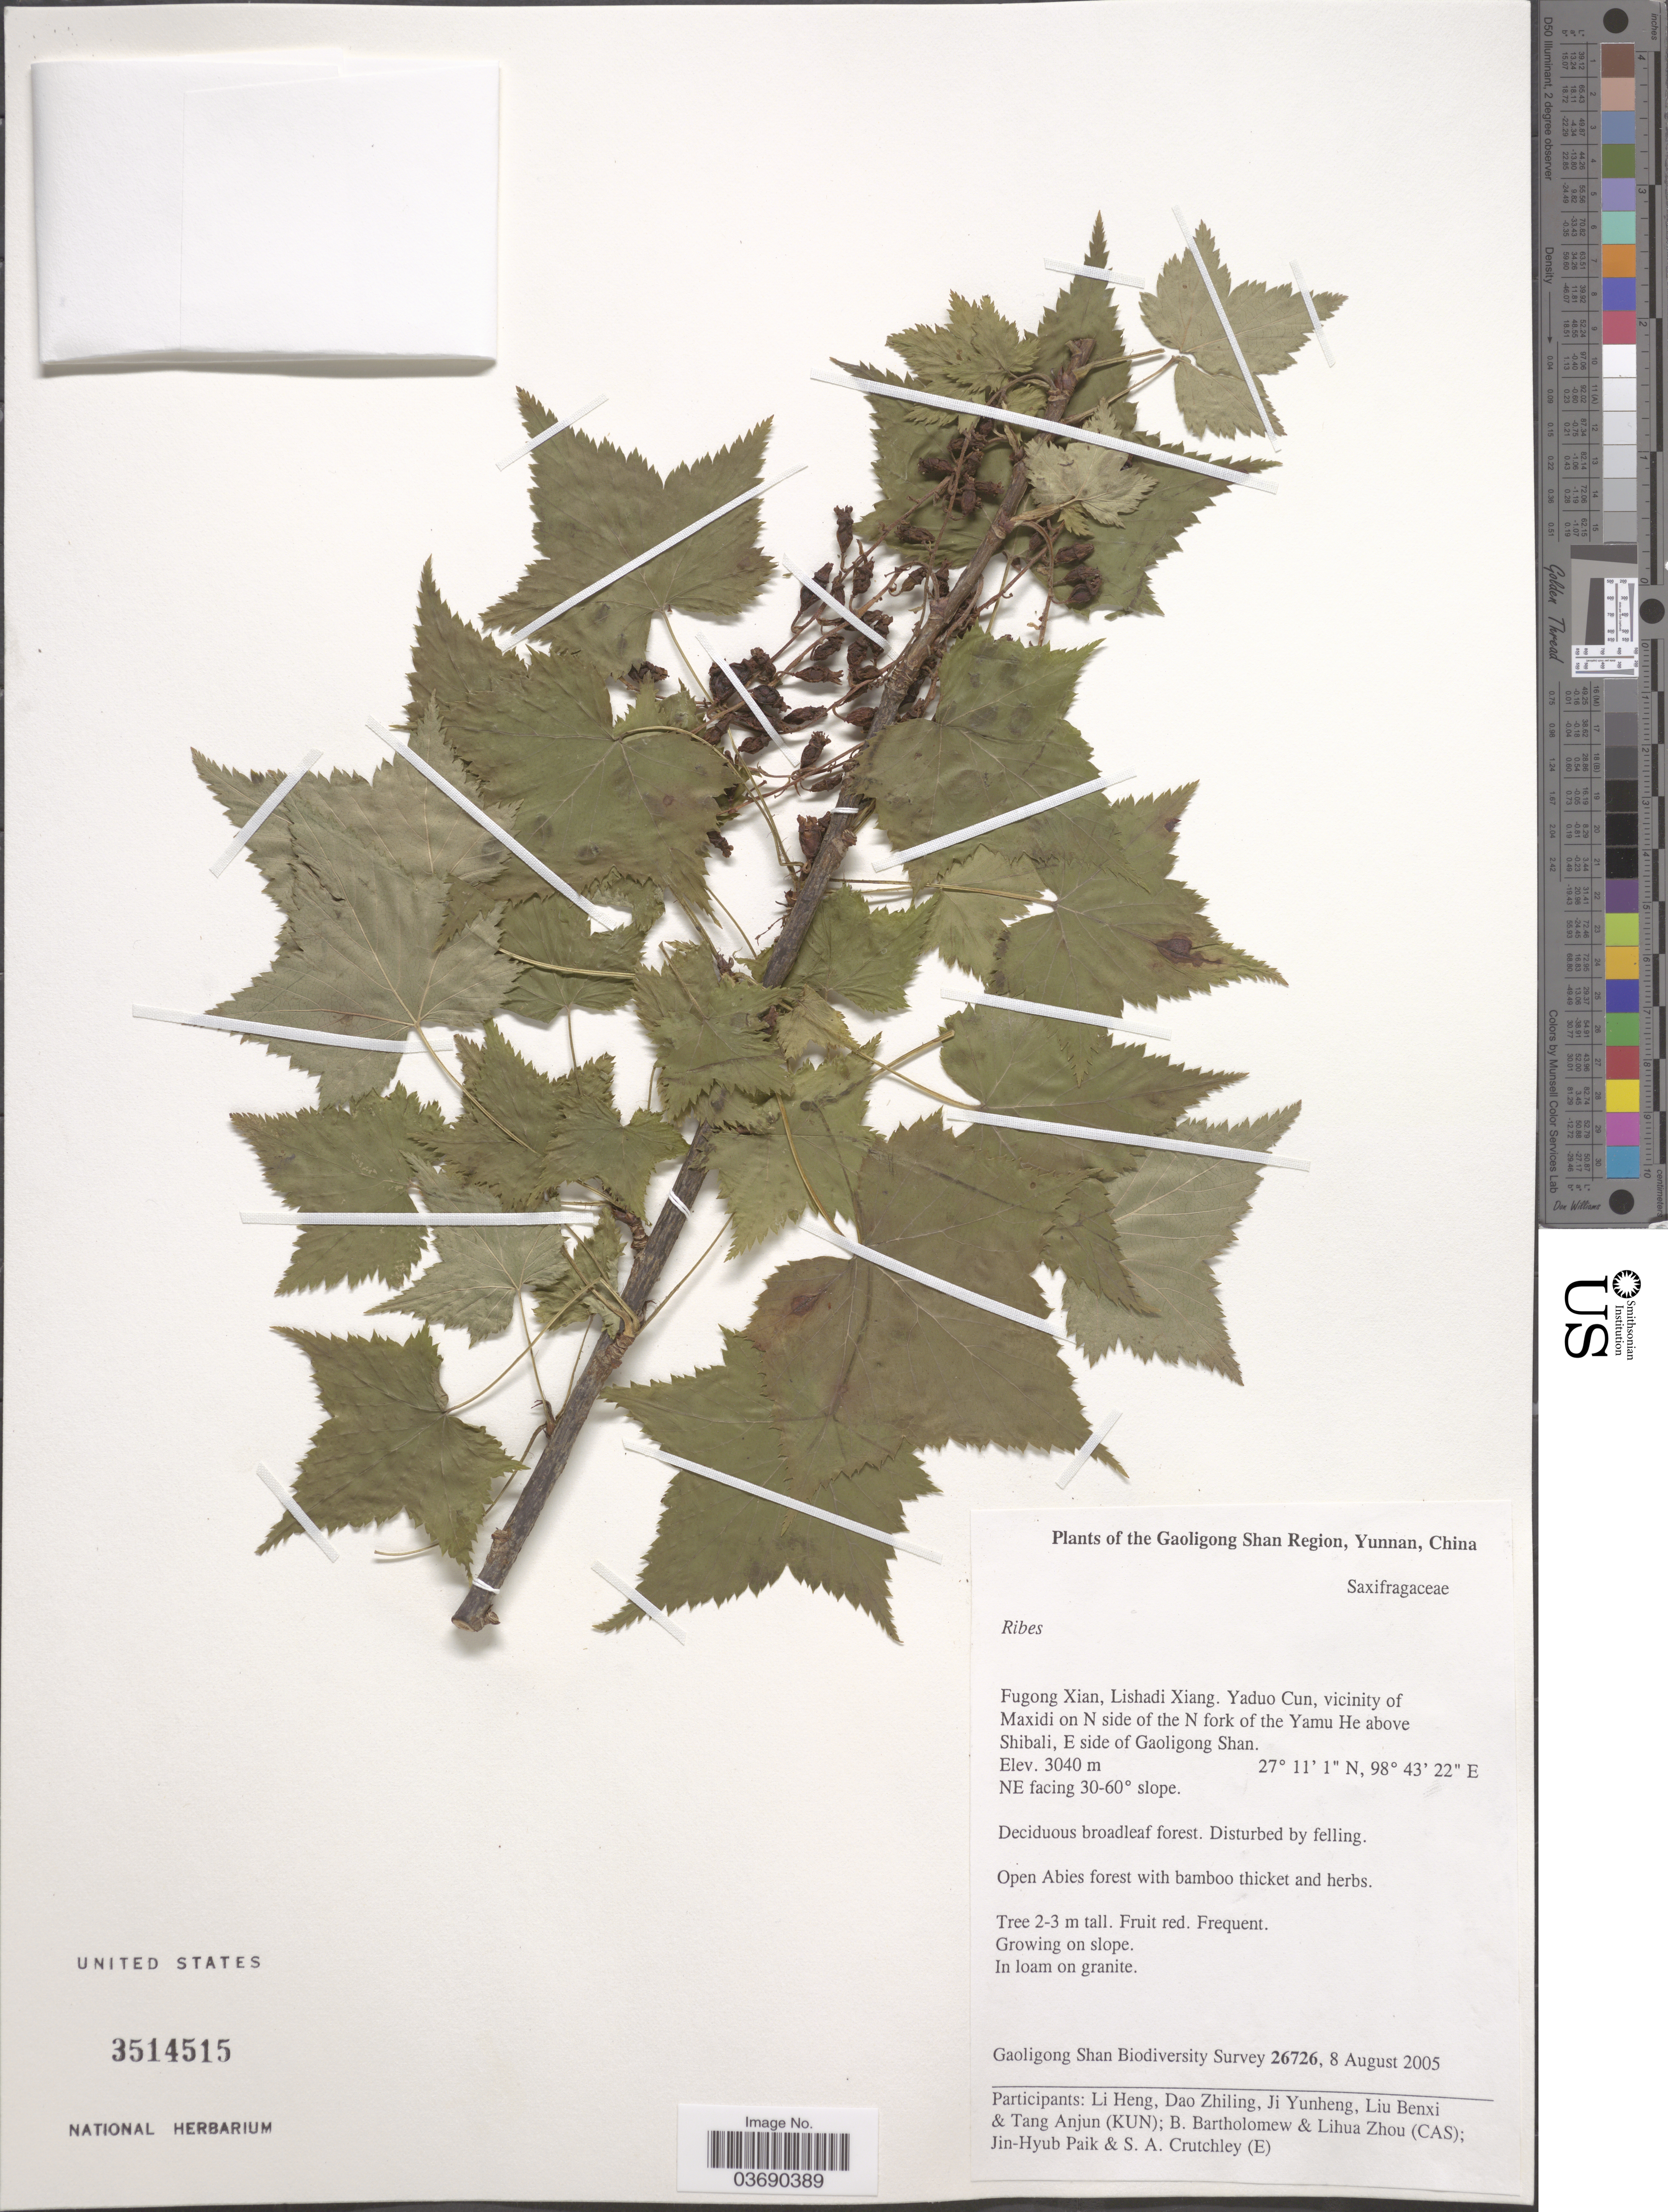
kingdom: Plantae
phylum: Tracheophyta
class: Magnoliopsida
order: Saxifragales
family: Grossulariaceae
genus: Ribes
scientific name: Ribes sp.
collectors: Gaoligong Shan Biodiversity Survey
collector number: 26726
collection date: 2005-08-08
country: China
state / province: Yunnan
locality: The Gaoligong Shan Region. Fugong Xian, Lishadi Xiang. Yaduo Cun, vicinity of Maxidi on N side of the N fork of the Yamu He above Shibali, E side of Gaoligong Shan. NE facing 30-60º slope.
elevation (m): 3040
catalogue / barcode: US 3514515